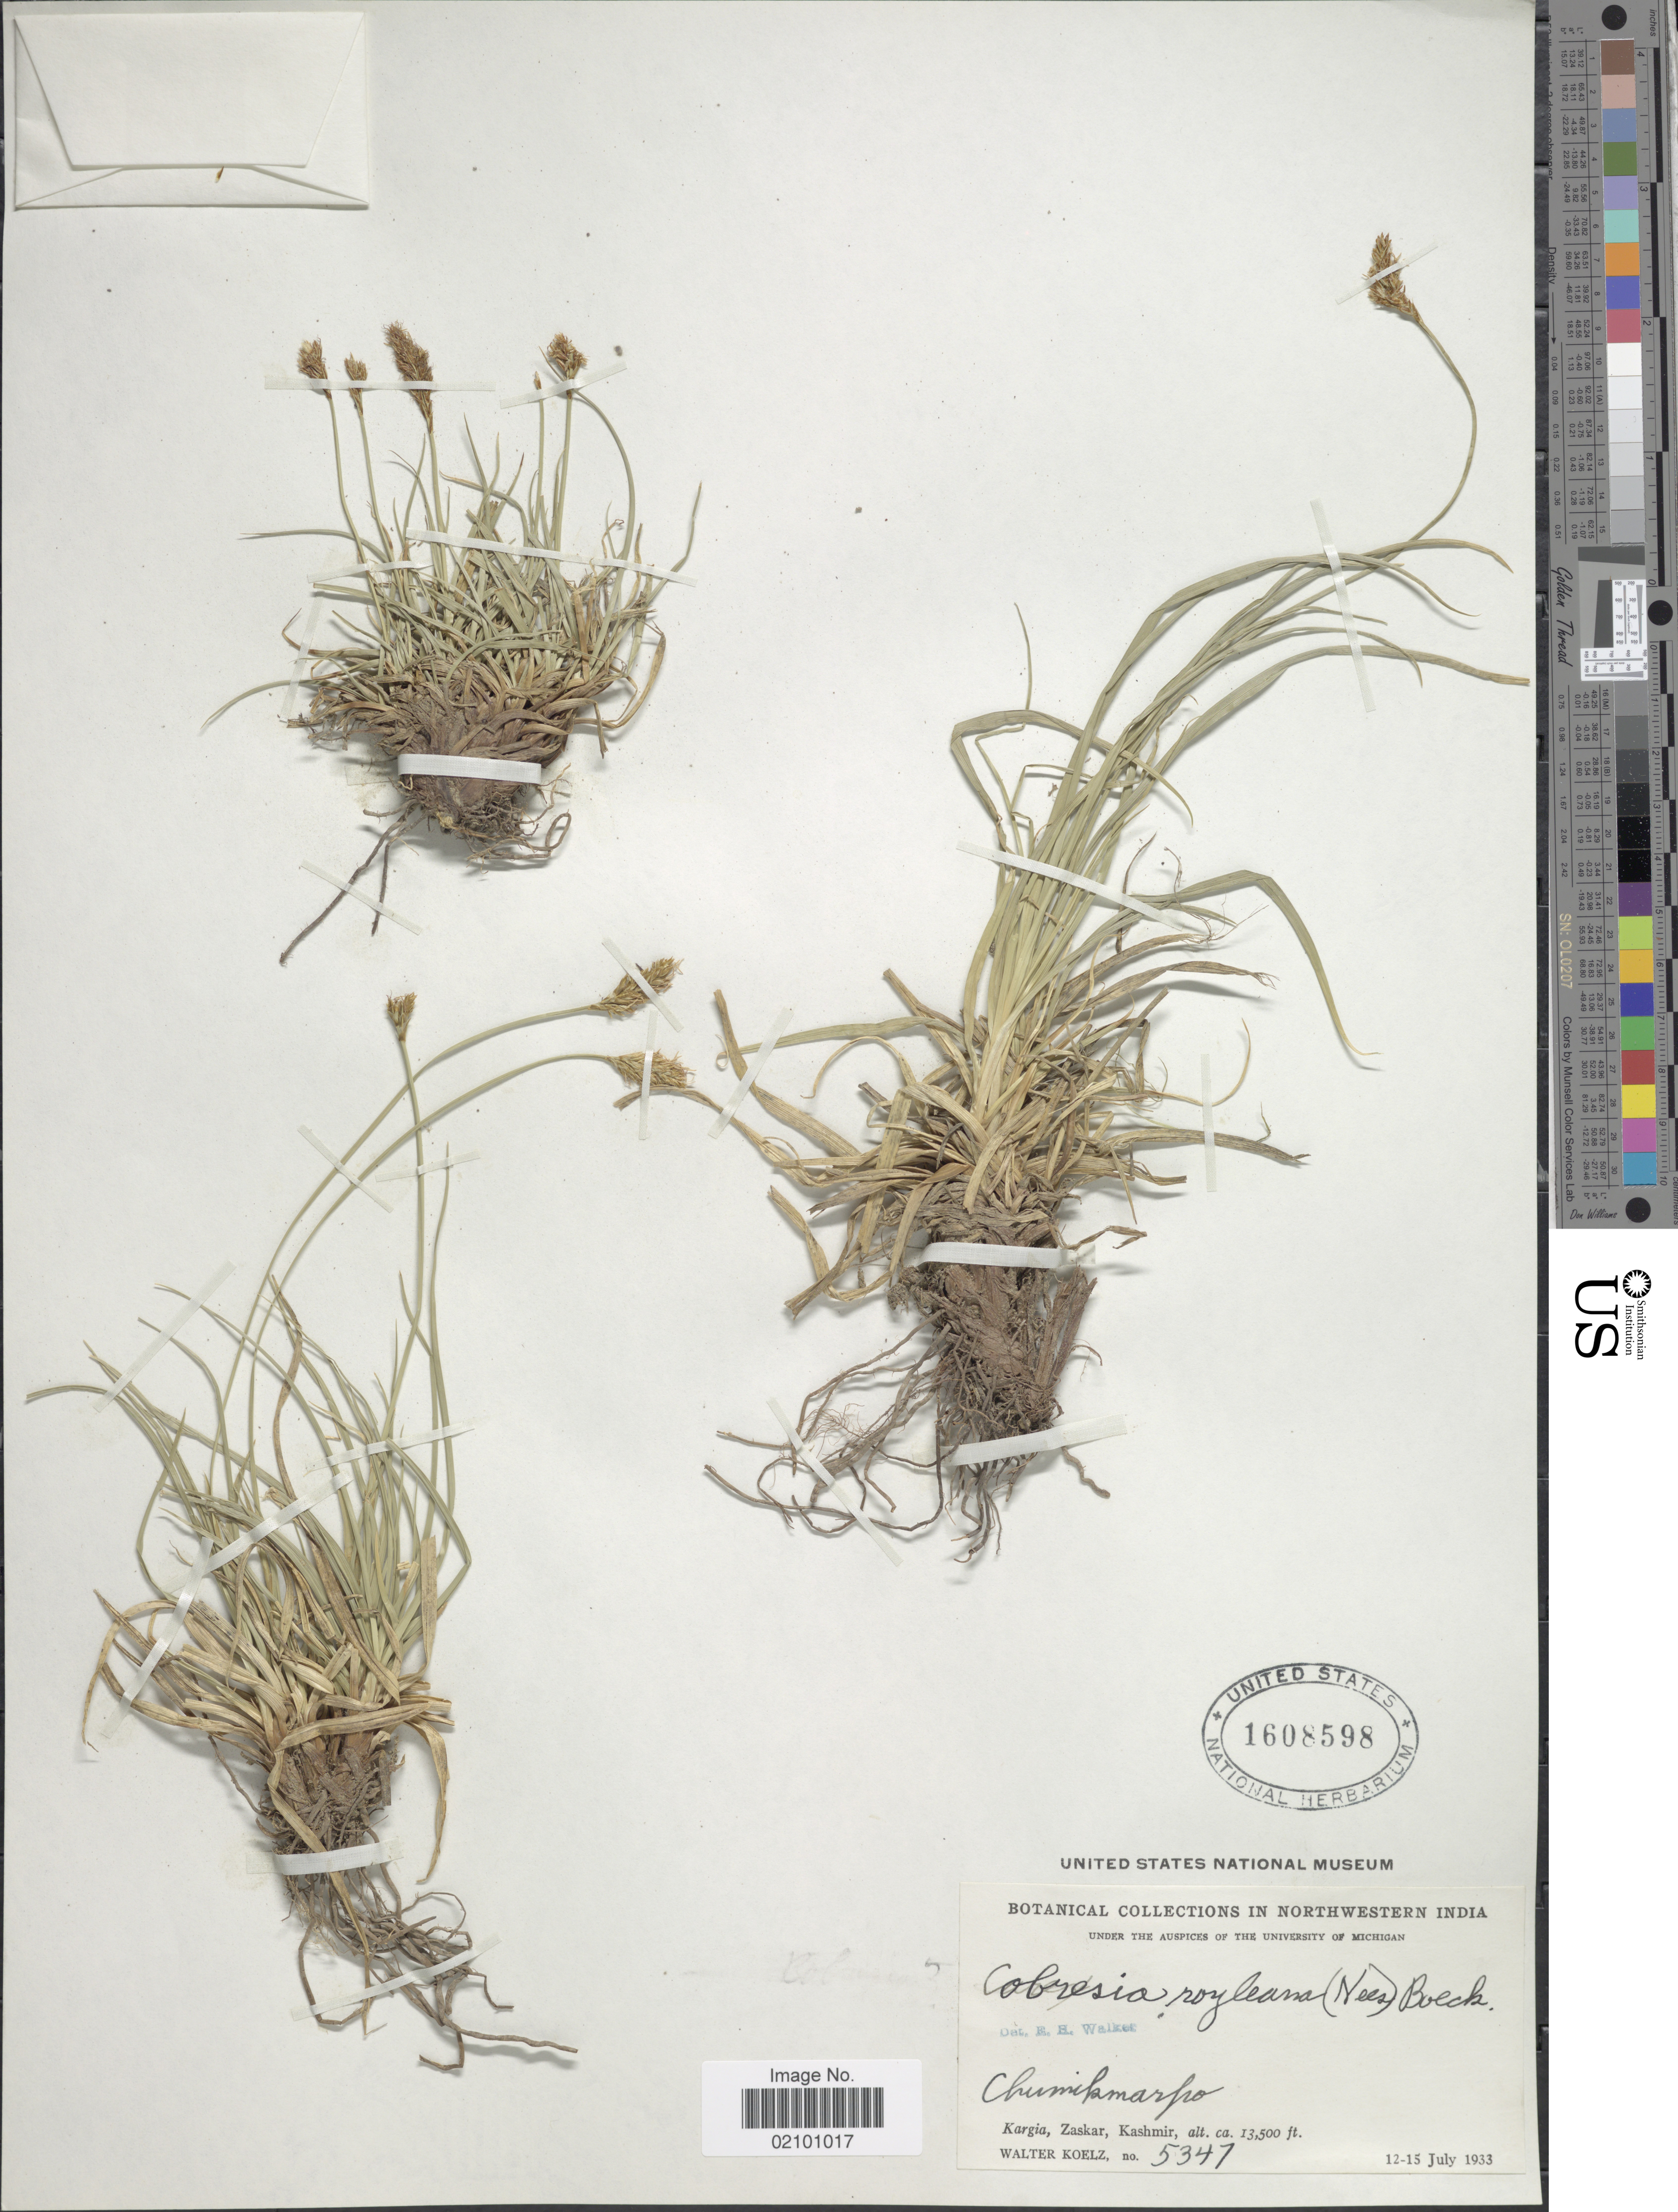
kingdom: Plantae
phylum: Tracheophyta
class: Liliopsida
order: Poales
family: Cyperaceae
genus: Carex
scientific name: Carex kokanica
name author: (Regal) S.R. Zhang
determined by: Strong, M. T., (US), Smithsonian Institution - National Museum of Natural History (UNITED STATES)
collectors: W. N. Koelz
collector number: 5347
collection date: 1933-07-12/1933-07-15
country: India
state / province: Jammu and Kashmir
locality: Northwestern India, Chumikmarpo, Kargia, Zaskar, Kashmir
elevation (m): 4115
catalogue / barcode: US 1608598